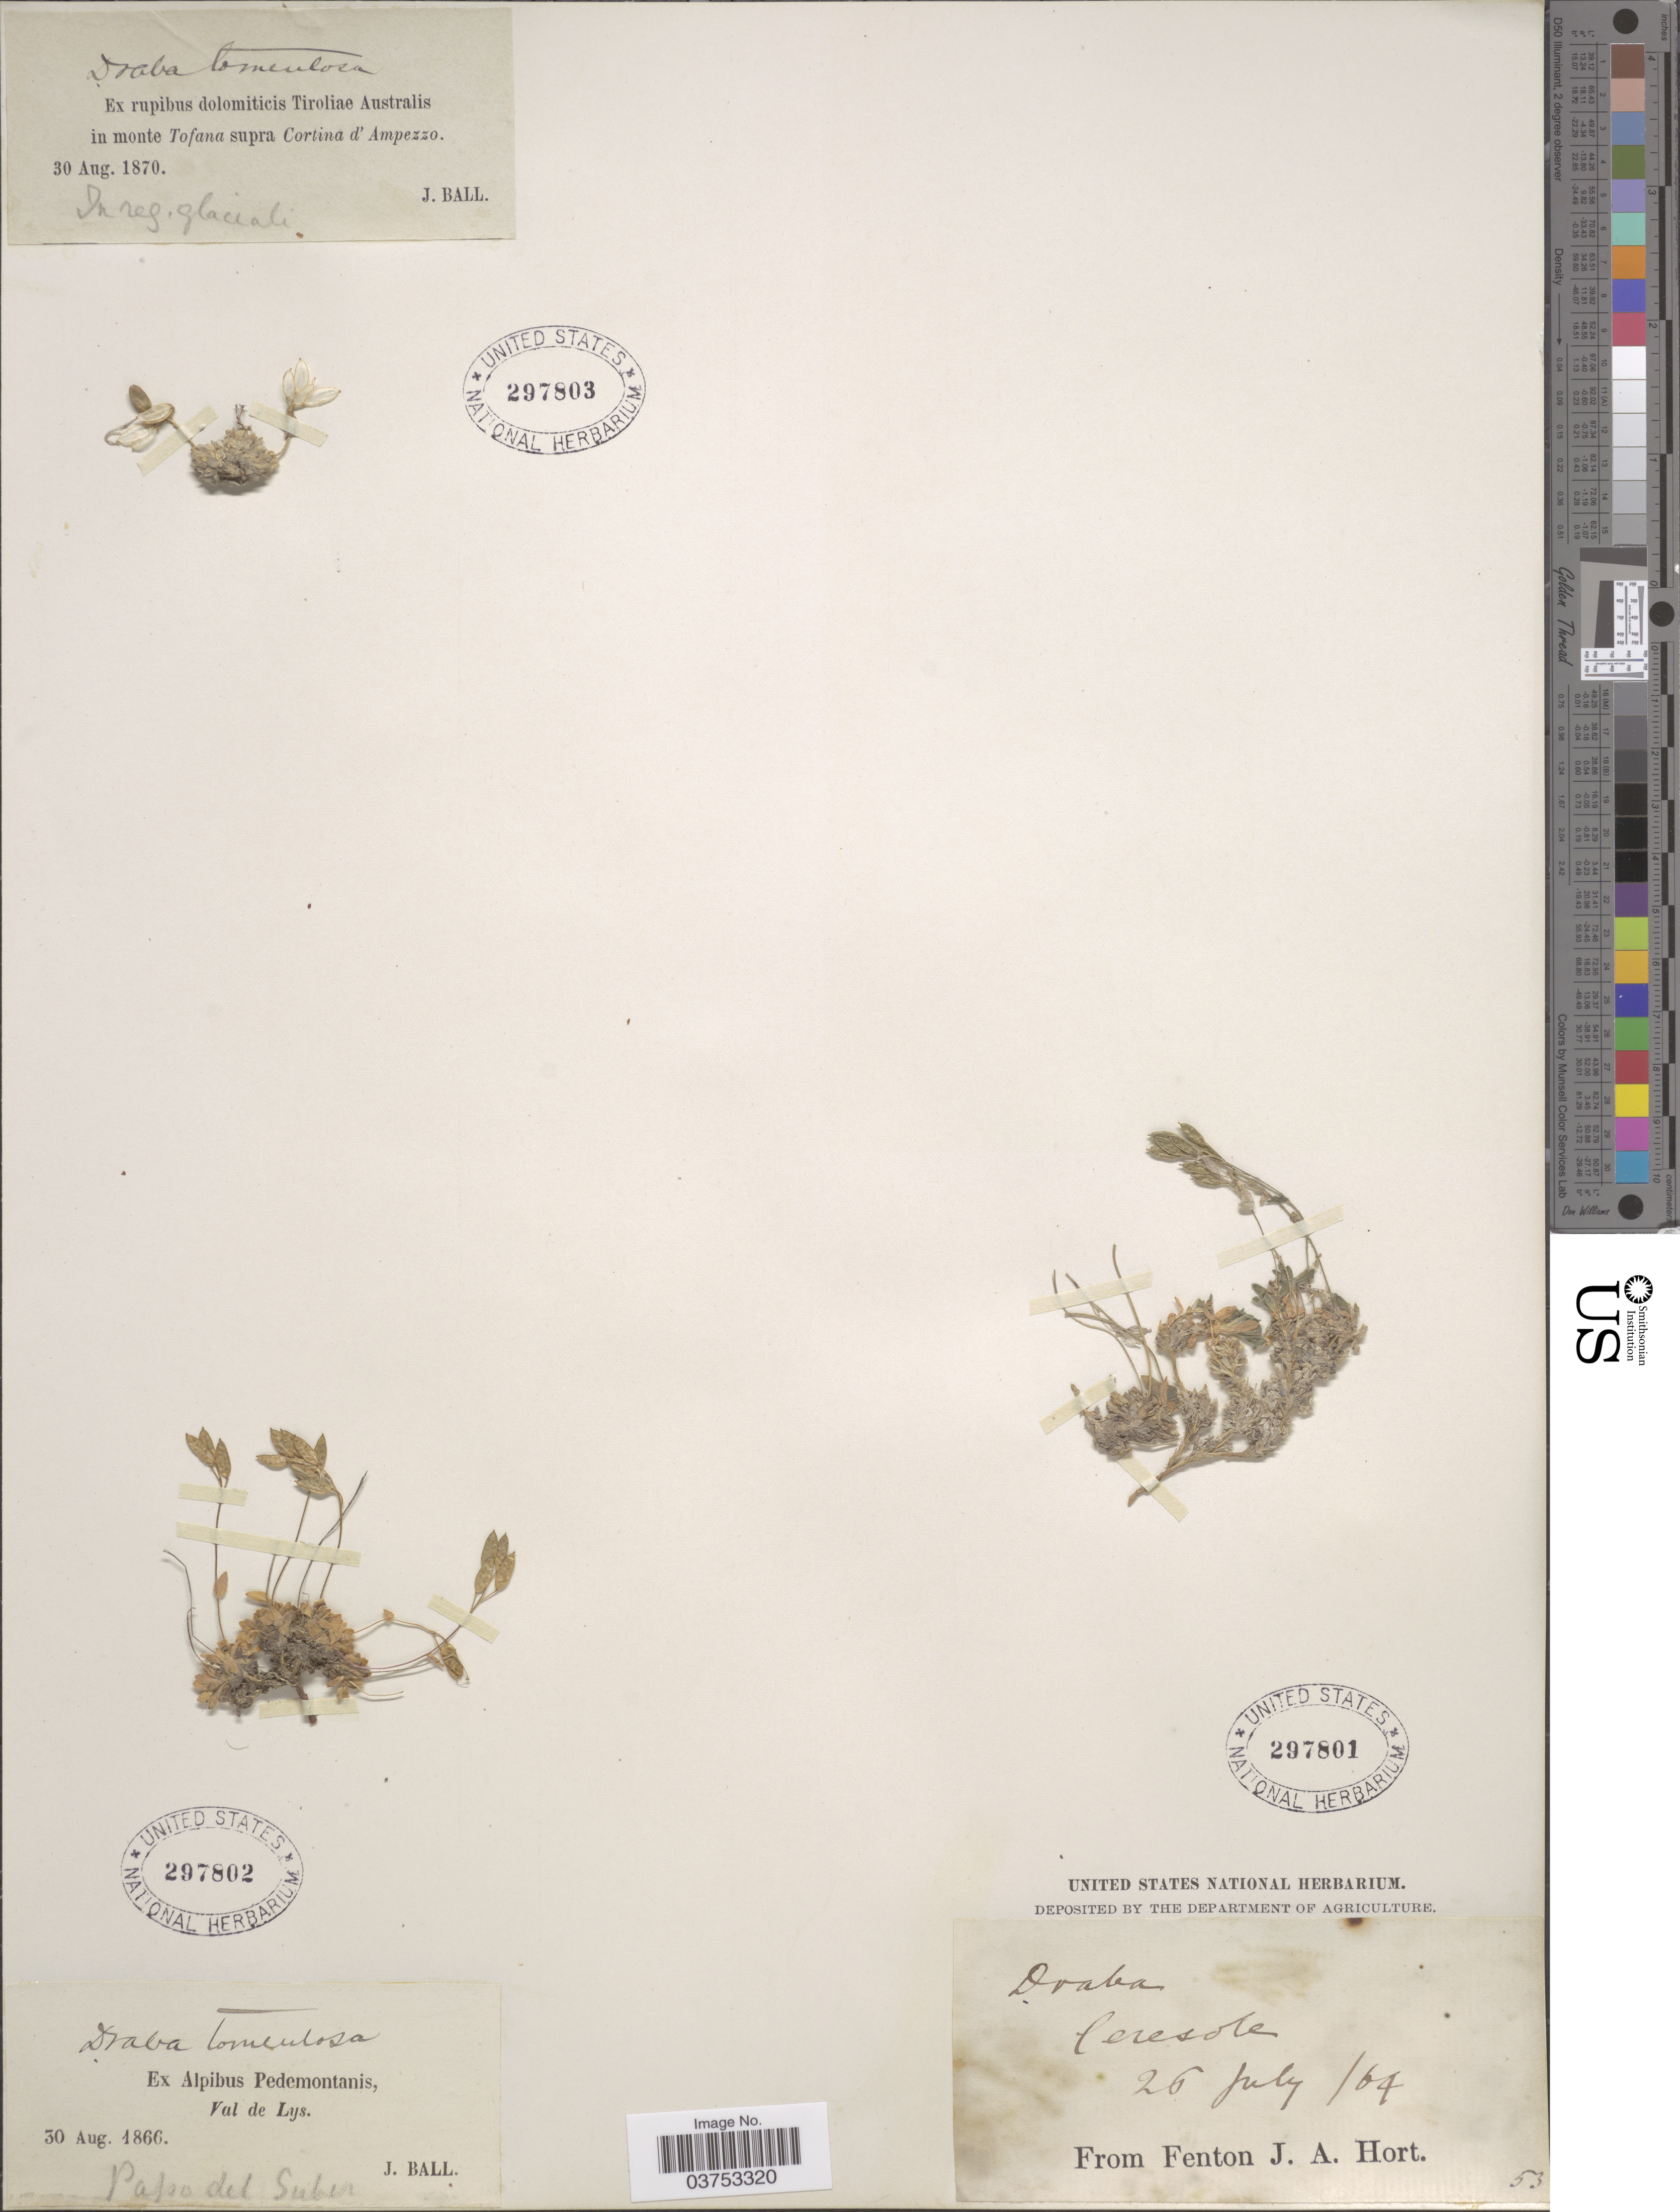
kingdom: Plantae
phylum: Tracheophyta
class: Magnoliopsida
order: Brassicales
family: Brassicaceae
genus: Draba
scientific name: Draba tomentosa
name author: Clairv.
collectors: J. Ball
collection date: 1870-08-30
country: Austria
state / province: Tirol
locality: Ex rupibus dolomiticis Tiroliae Australis in monte Tofana supra Cortina d' Ampezzo. In reg. glaciali.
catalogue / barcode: US 297803